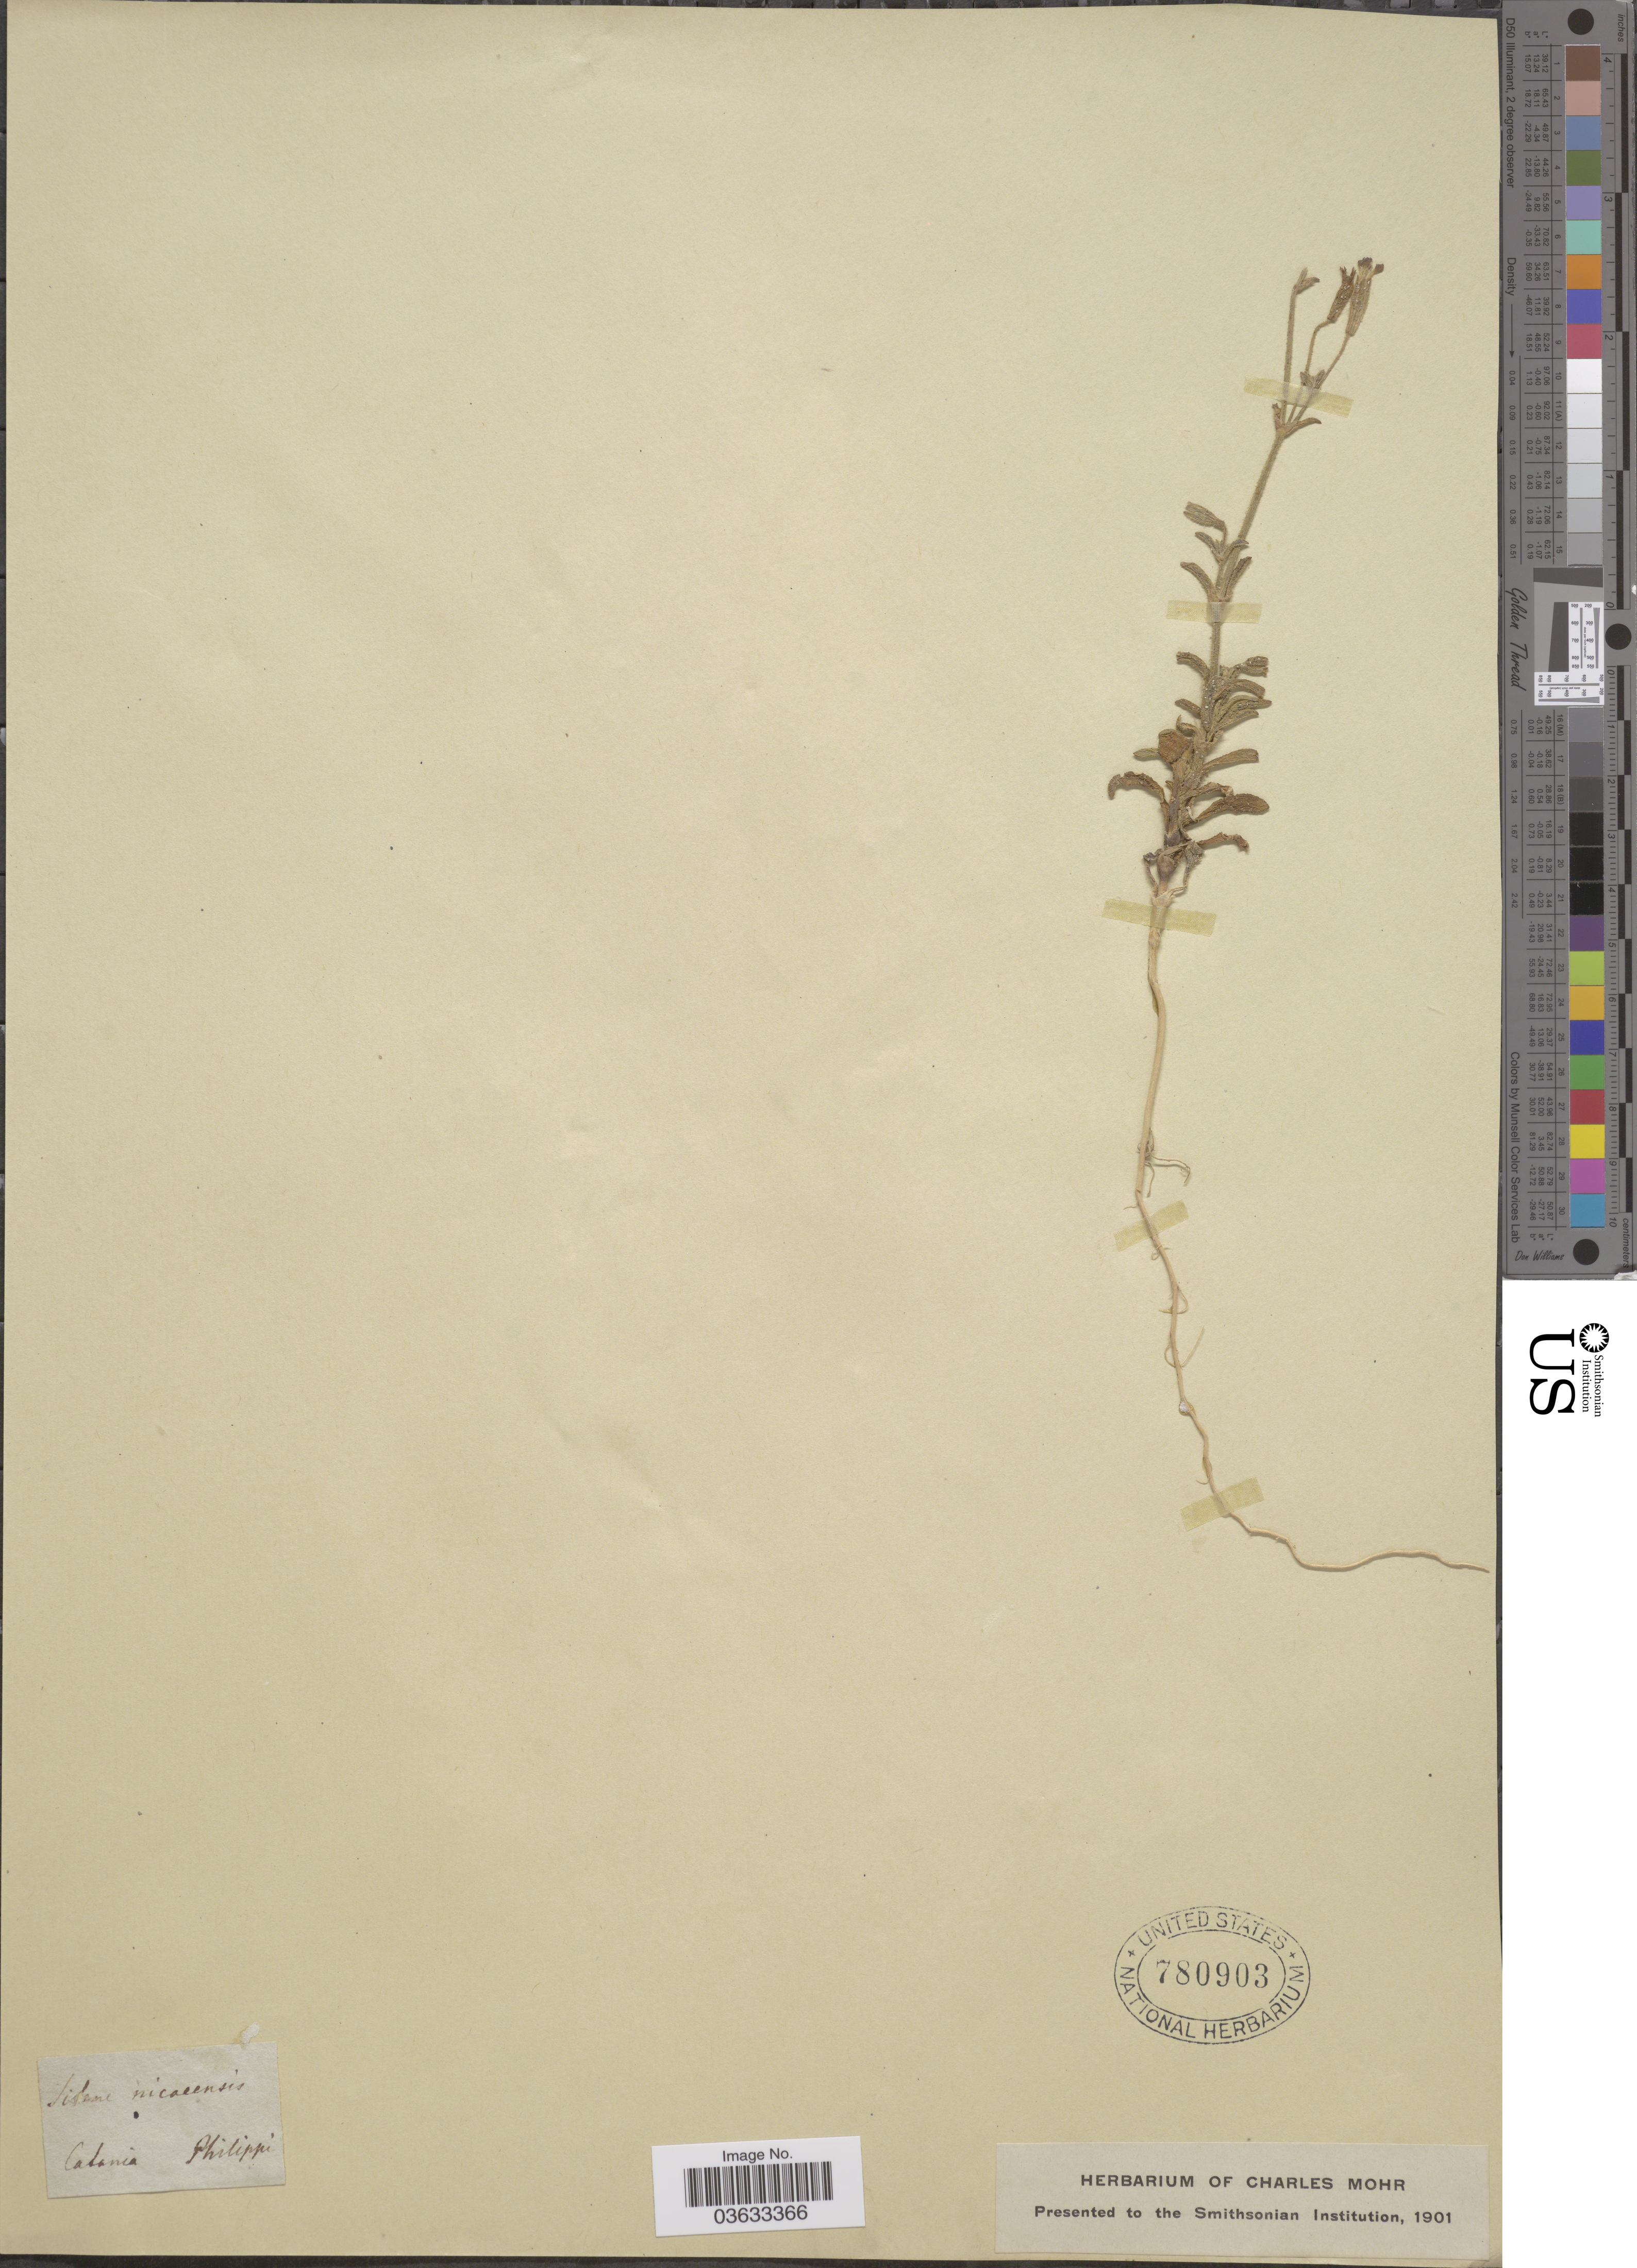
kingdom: Plantae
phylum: Tracheophyta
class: Magnoliopsida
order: Caryophyllales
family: Caryophyllaceae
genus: Silene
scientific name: Silene nicaeensis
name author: All.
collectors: -. Philippi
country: Italy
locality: Catania.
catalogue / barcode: US 780903